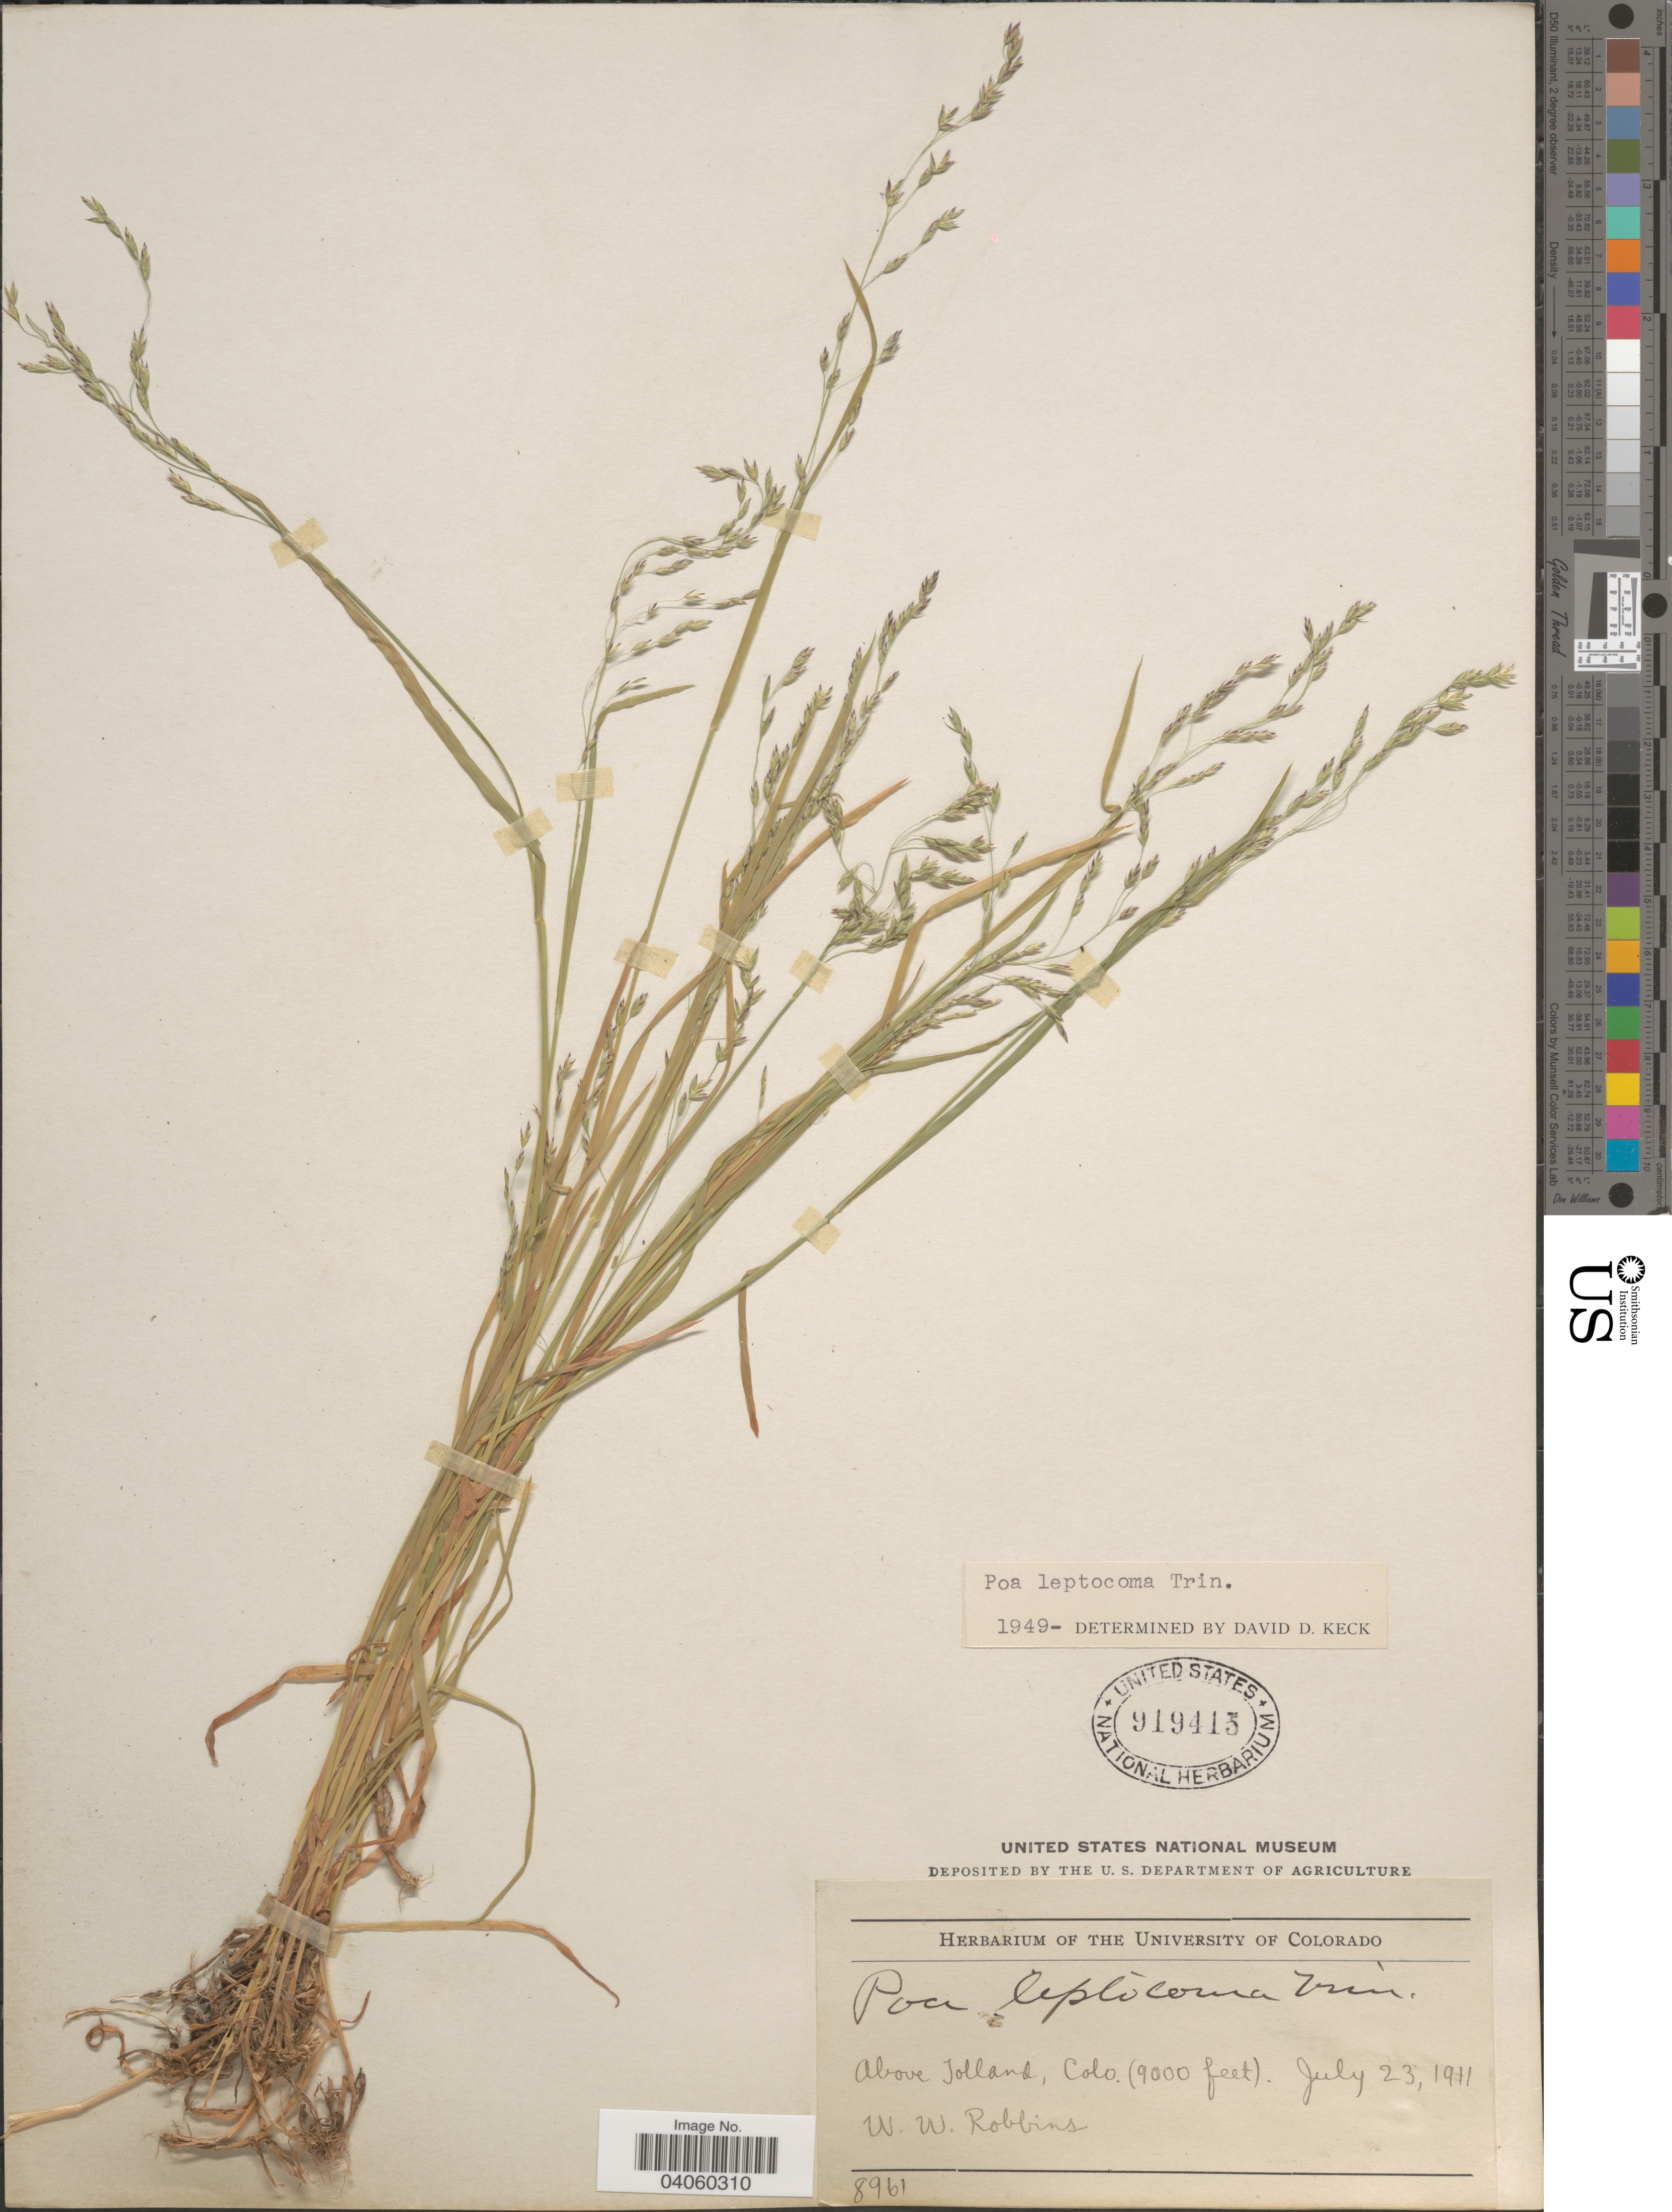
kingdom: Plantae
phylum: Tracheophyta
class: Liliopsida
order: Poales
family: Poaceae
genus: Poa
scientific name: Poa leptocoma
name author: Trin.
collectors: W. Robbins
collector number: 8961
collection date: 1911-07-23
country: United States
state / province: Colorado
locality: Above Jolland.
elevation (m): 2743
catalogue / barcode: US 919413